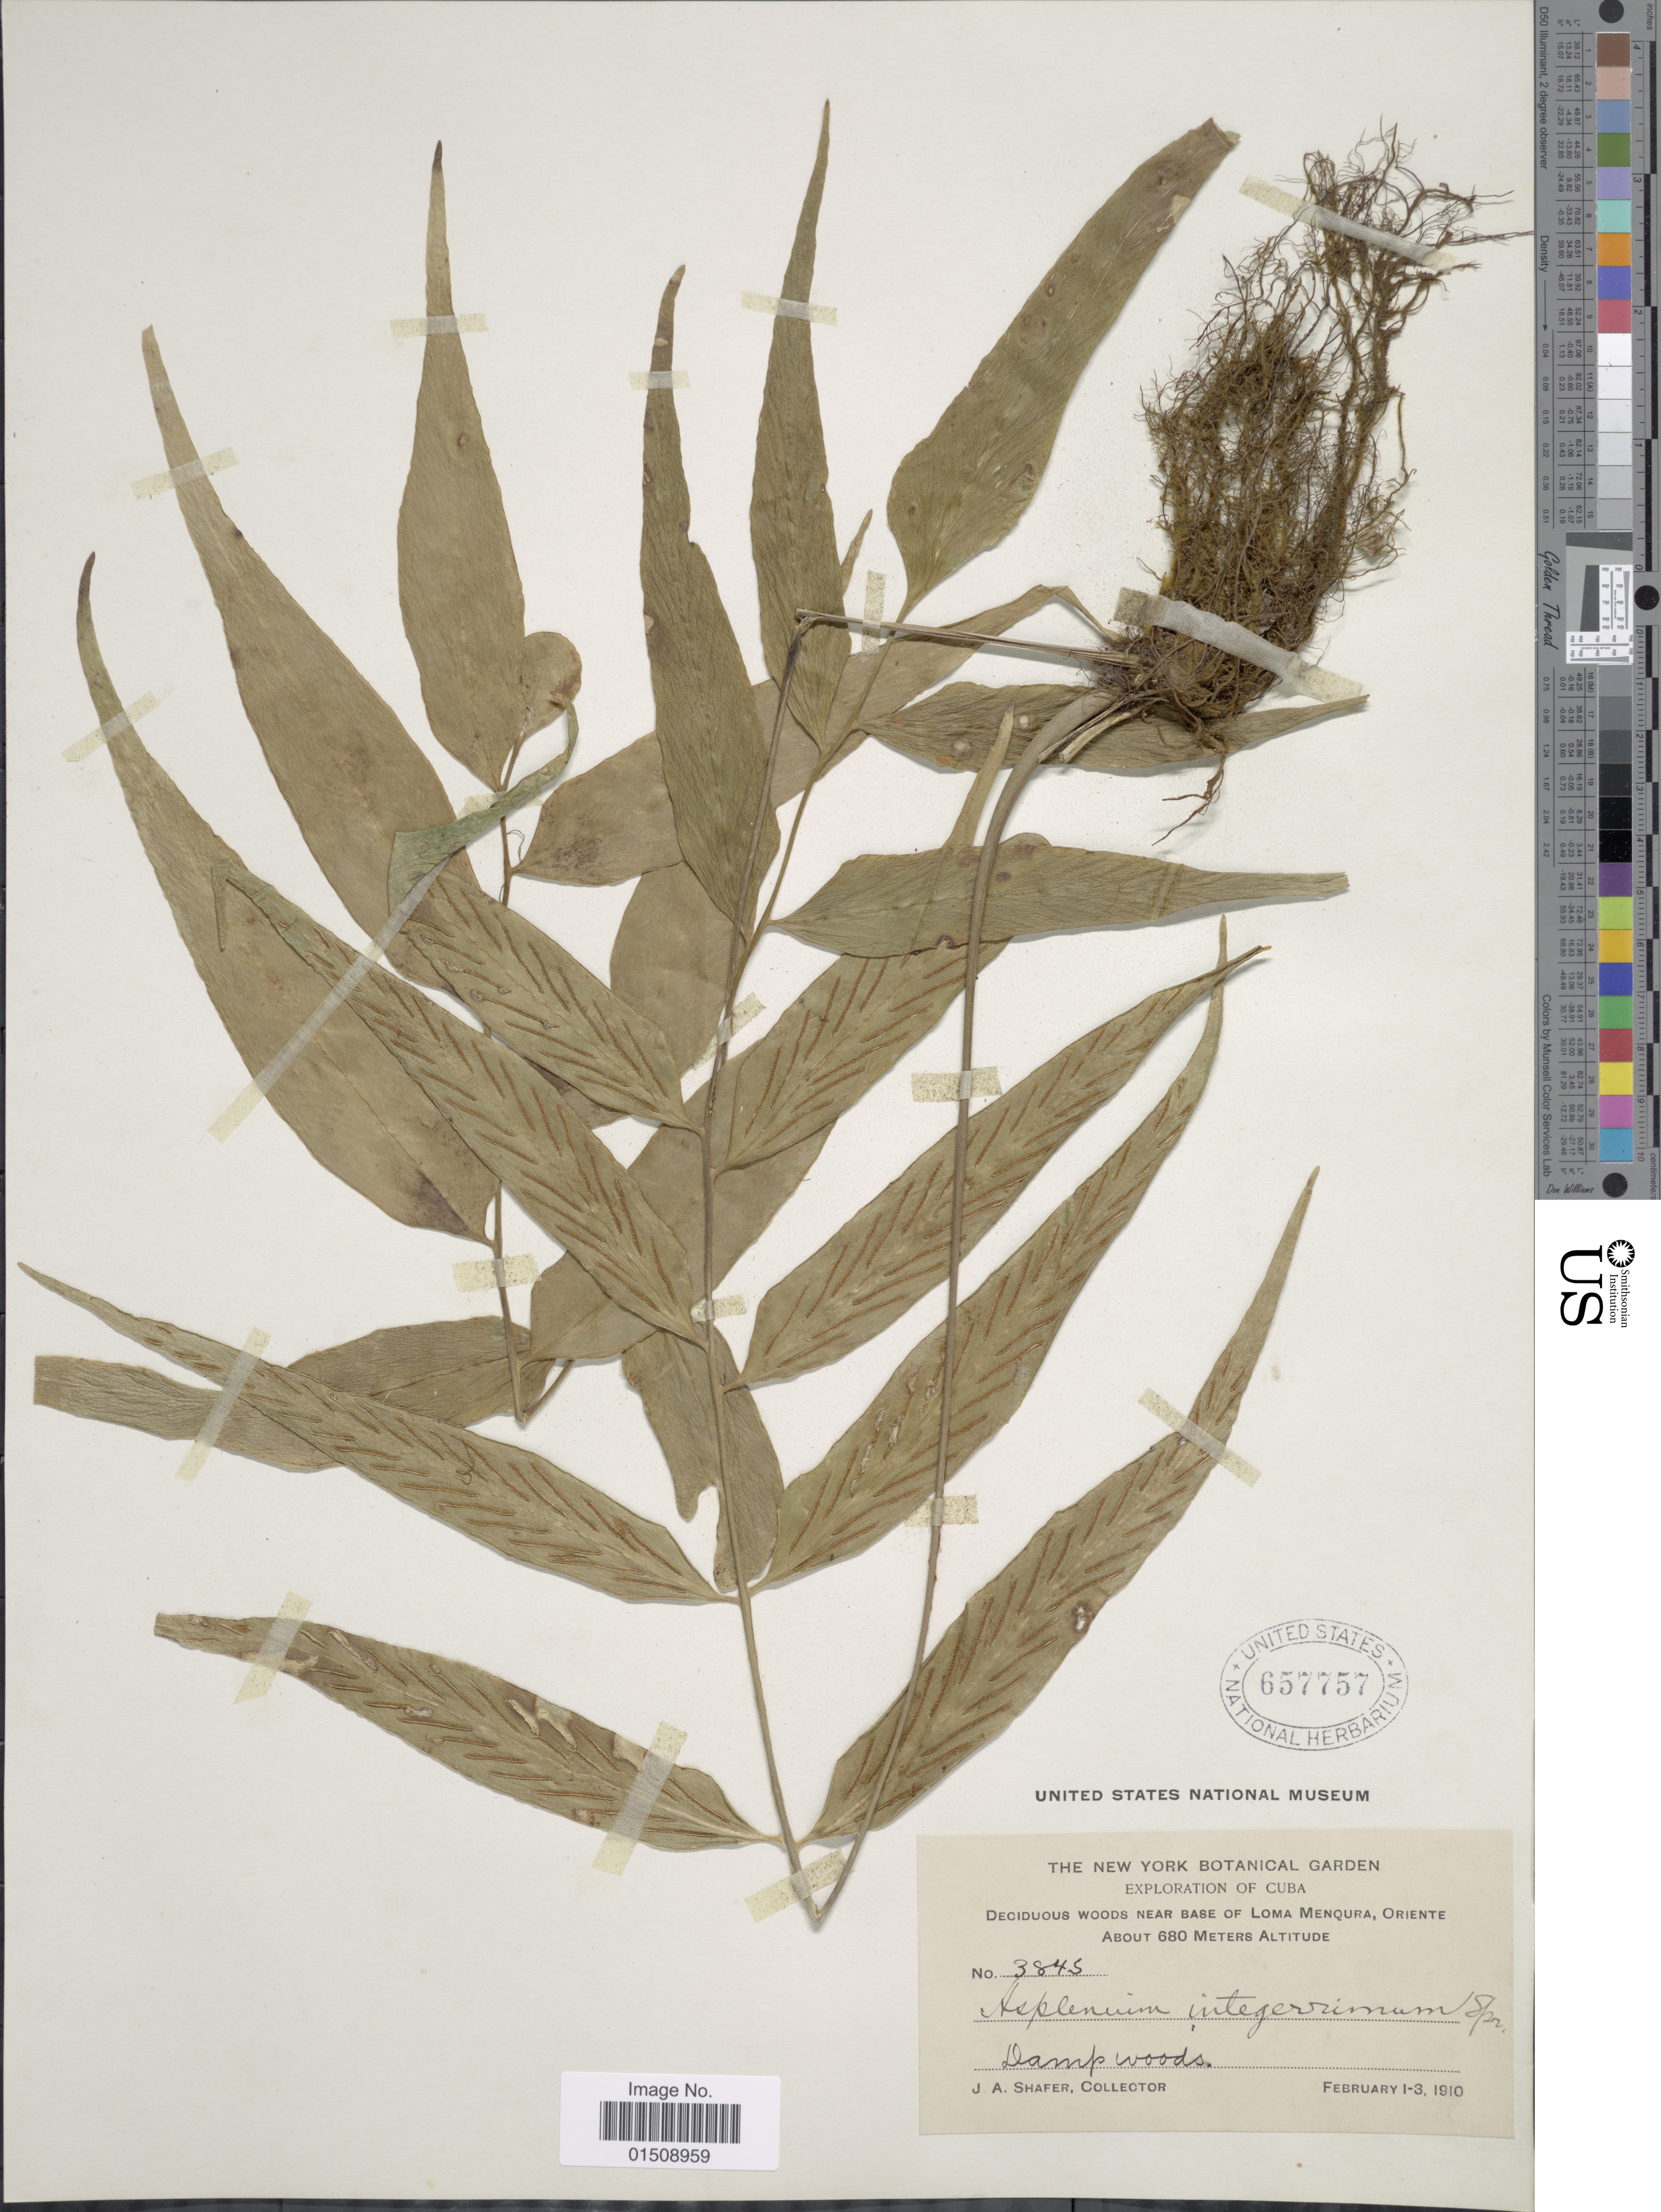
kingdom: Plantae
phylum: Tracheophyta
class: Polypodiopsida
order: Polypodiales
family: Aspleniaceae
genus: Asplenium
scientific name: Asplenium juglandifolium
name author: Lam.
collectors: J. A. Shafer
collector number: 3845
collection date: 1910-02-01/1910-02-03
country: Cuba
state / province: Oriente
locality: Deciduous woods near base of Loma Menqura, Oriente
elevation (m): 680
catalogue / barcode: US 657757